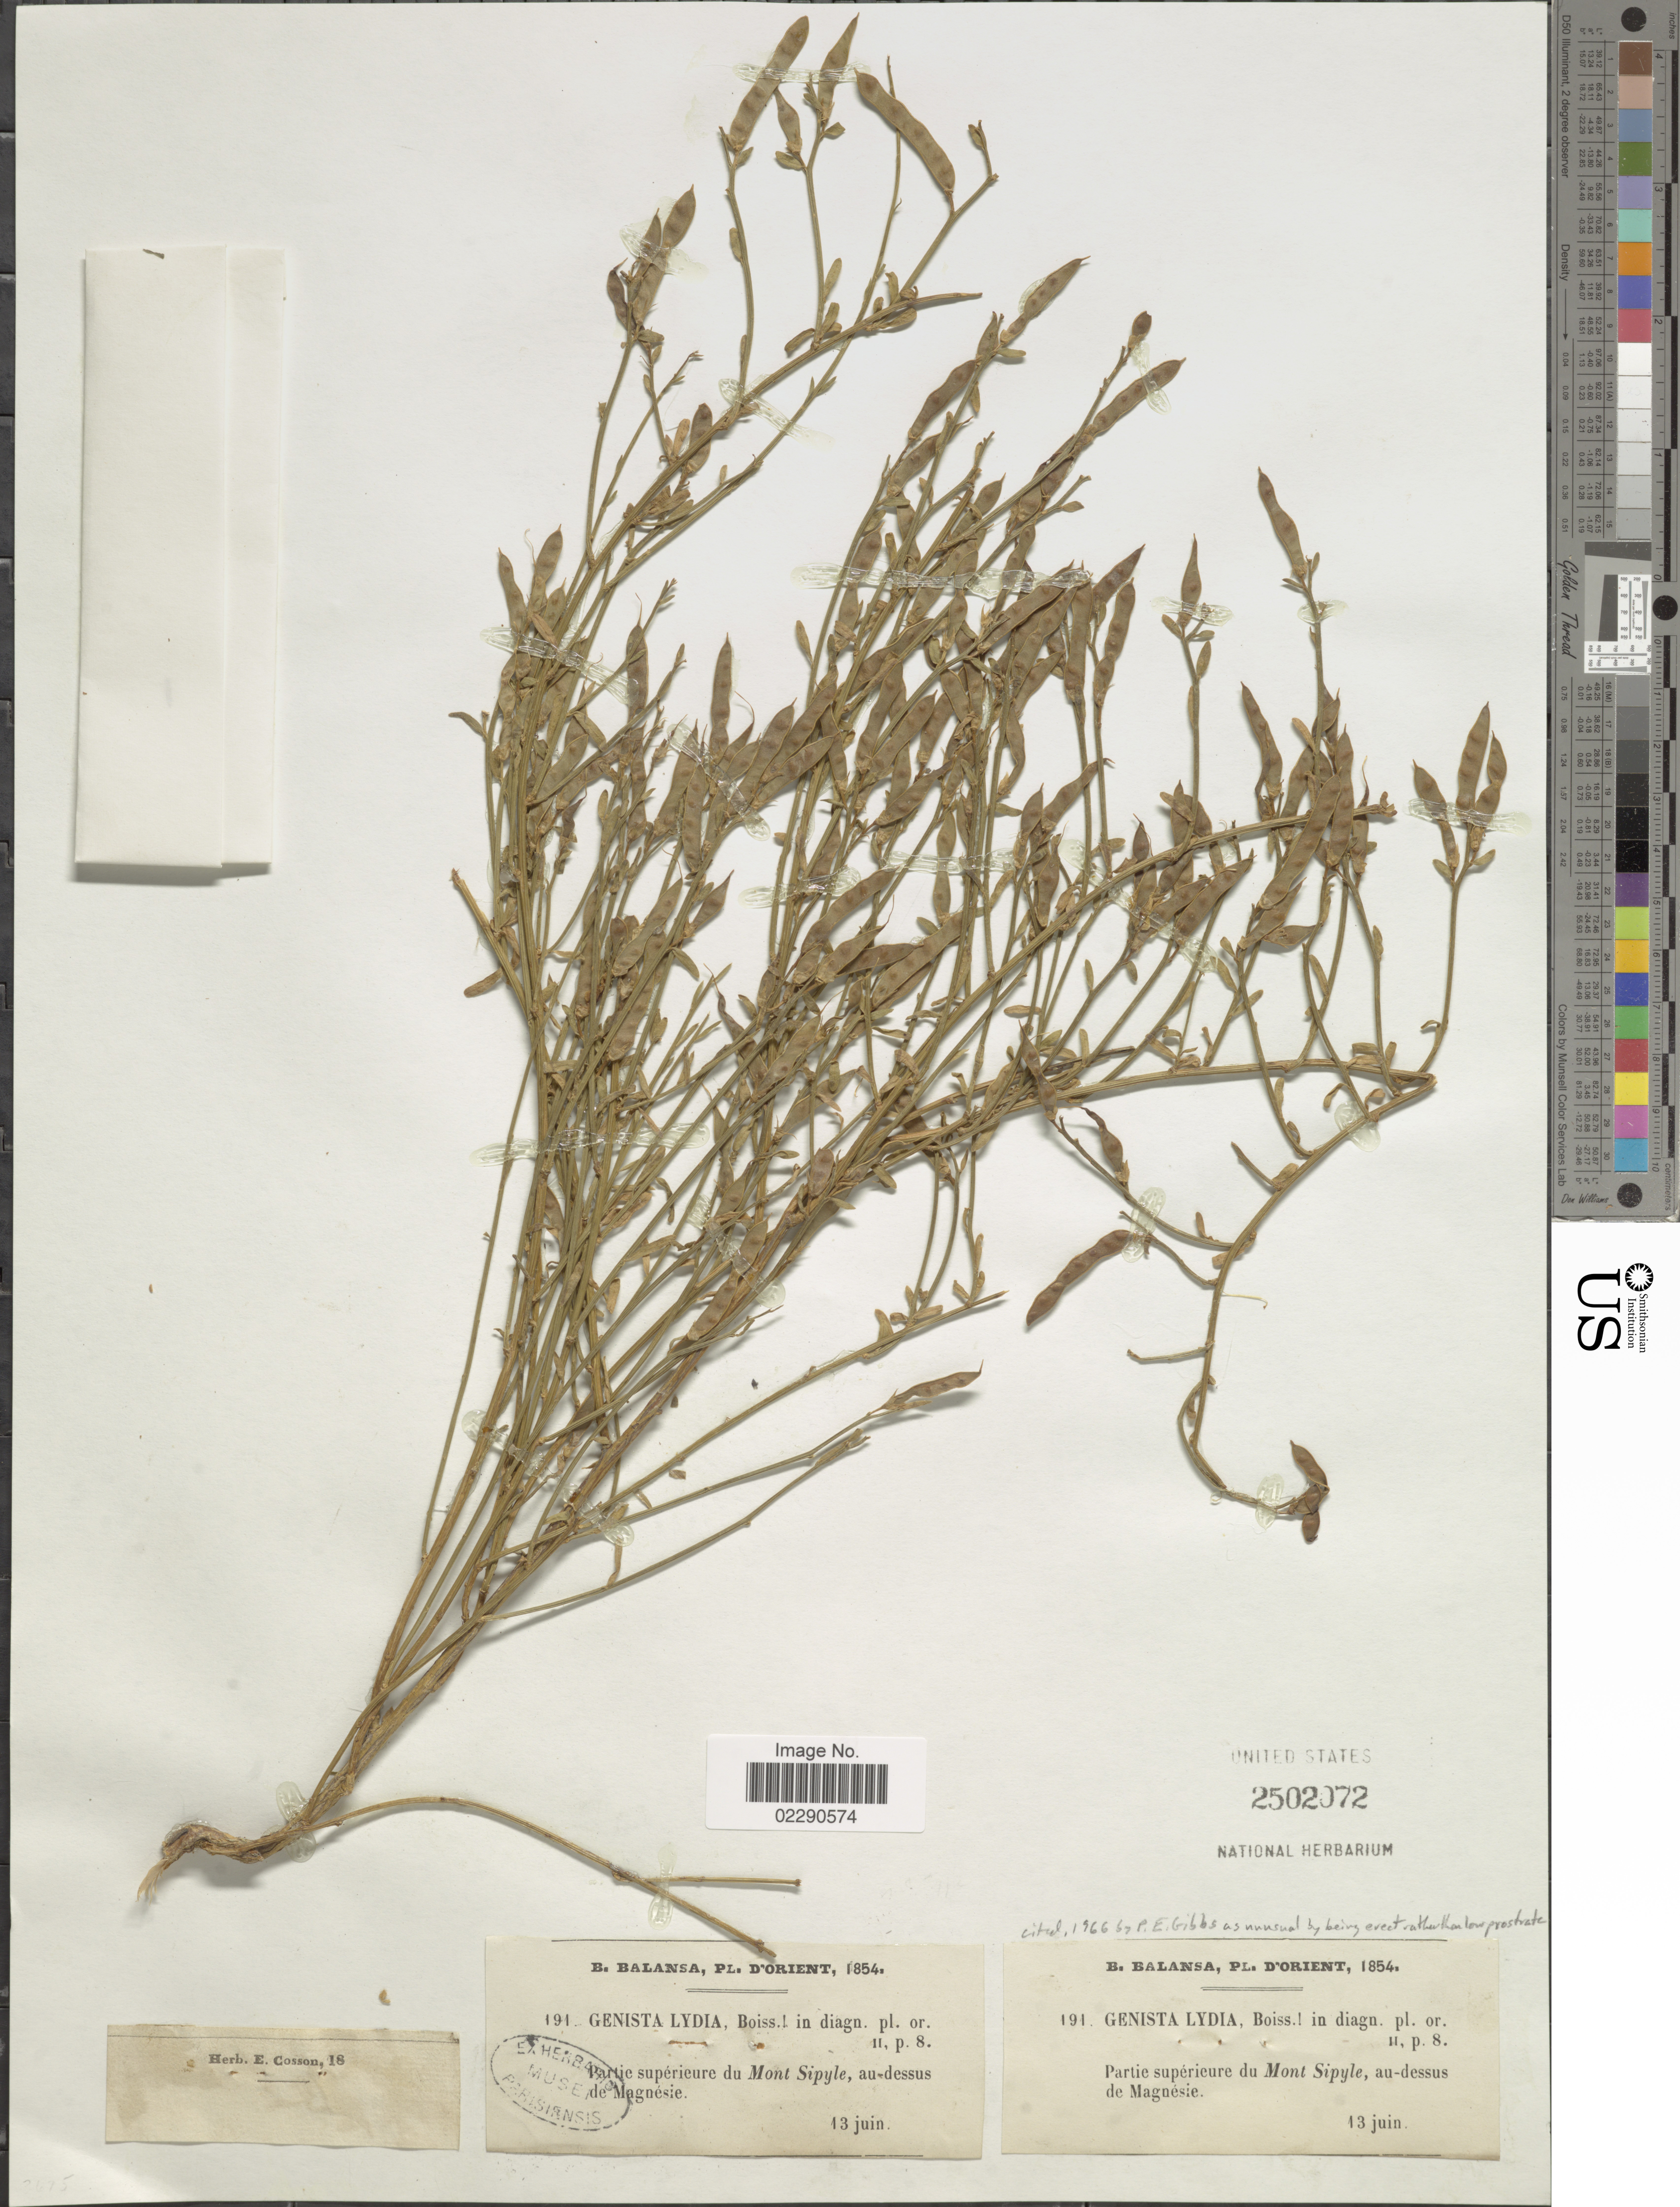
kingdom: Plantae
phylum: Tracheophyta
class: Magnoliopsida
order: Fabales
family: Fabaceae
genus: Genista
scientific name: Genista lydia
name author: Boiss.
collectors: B. Balansa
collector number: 191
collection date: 1854-06-13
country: Turkey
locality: Orient, Mont Sipyle, au-dessus de Magnesie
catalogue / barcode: US 2502072